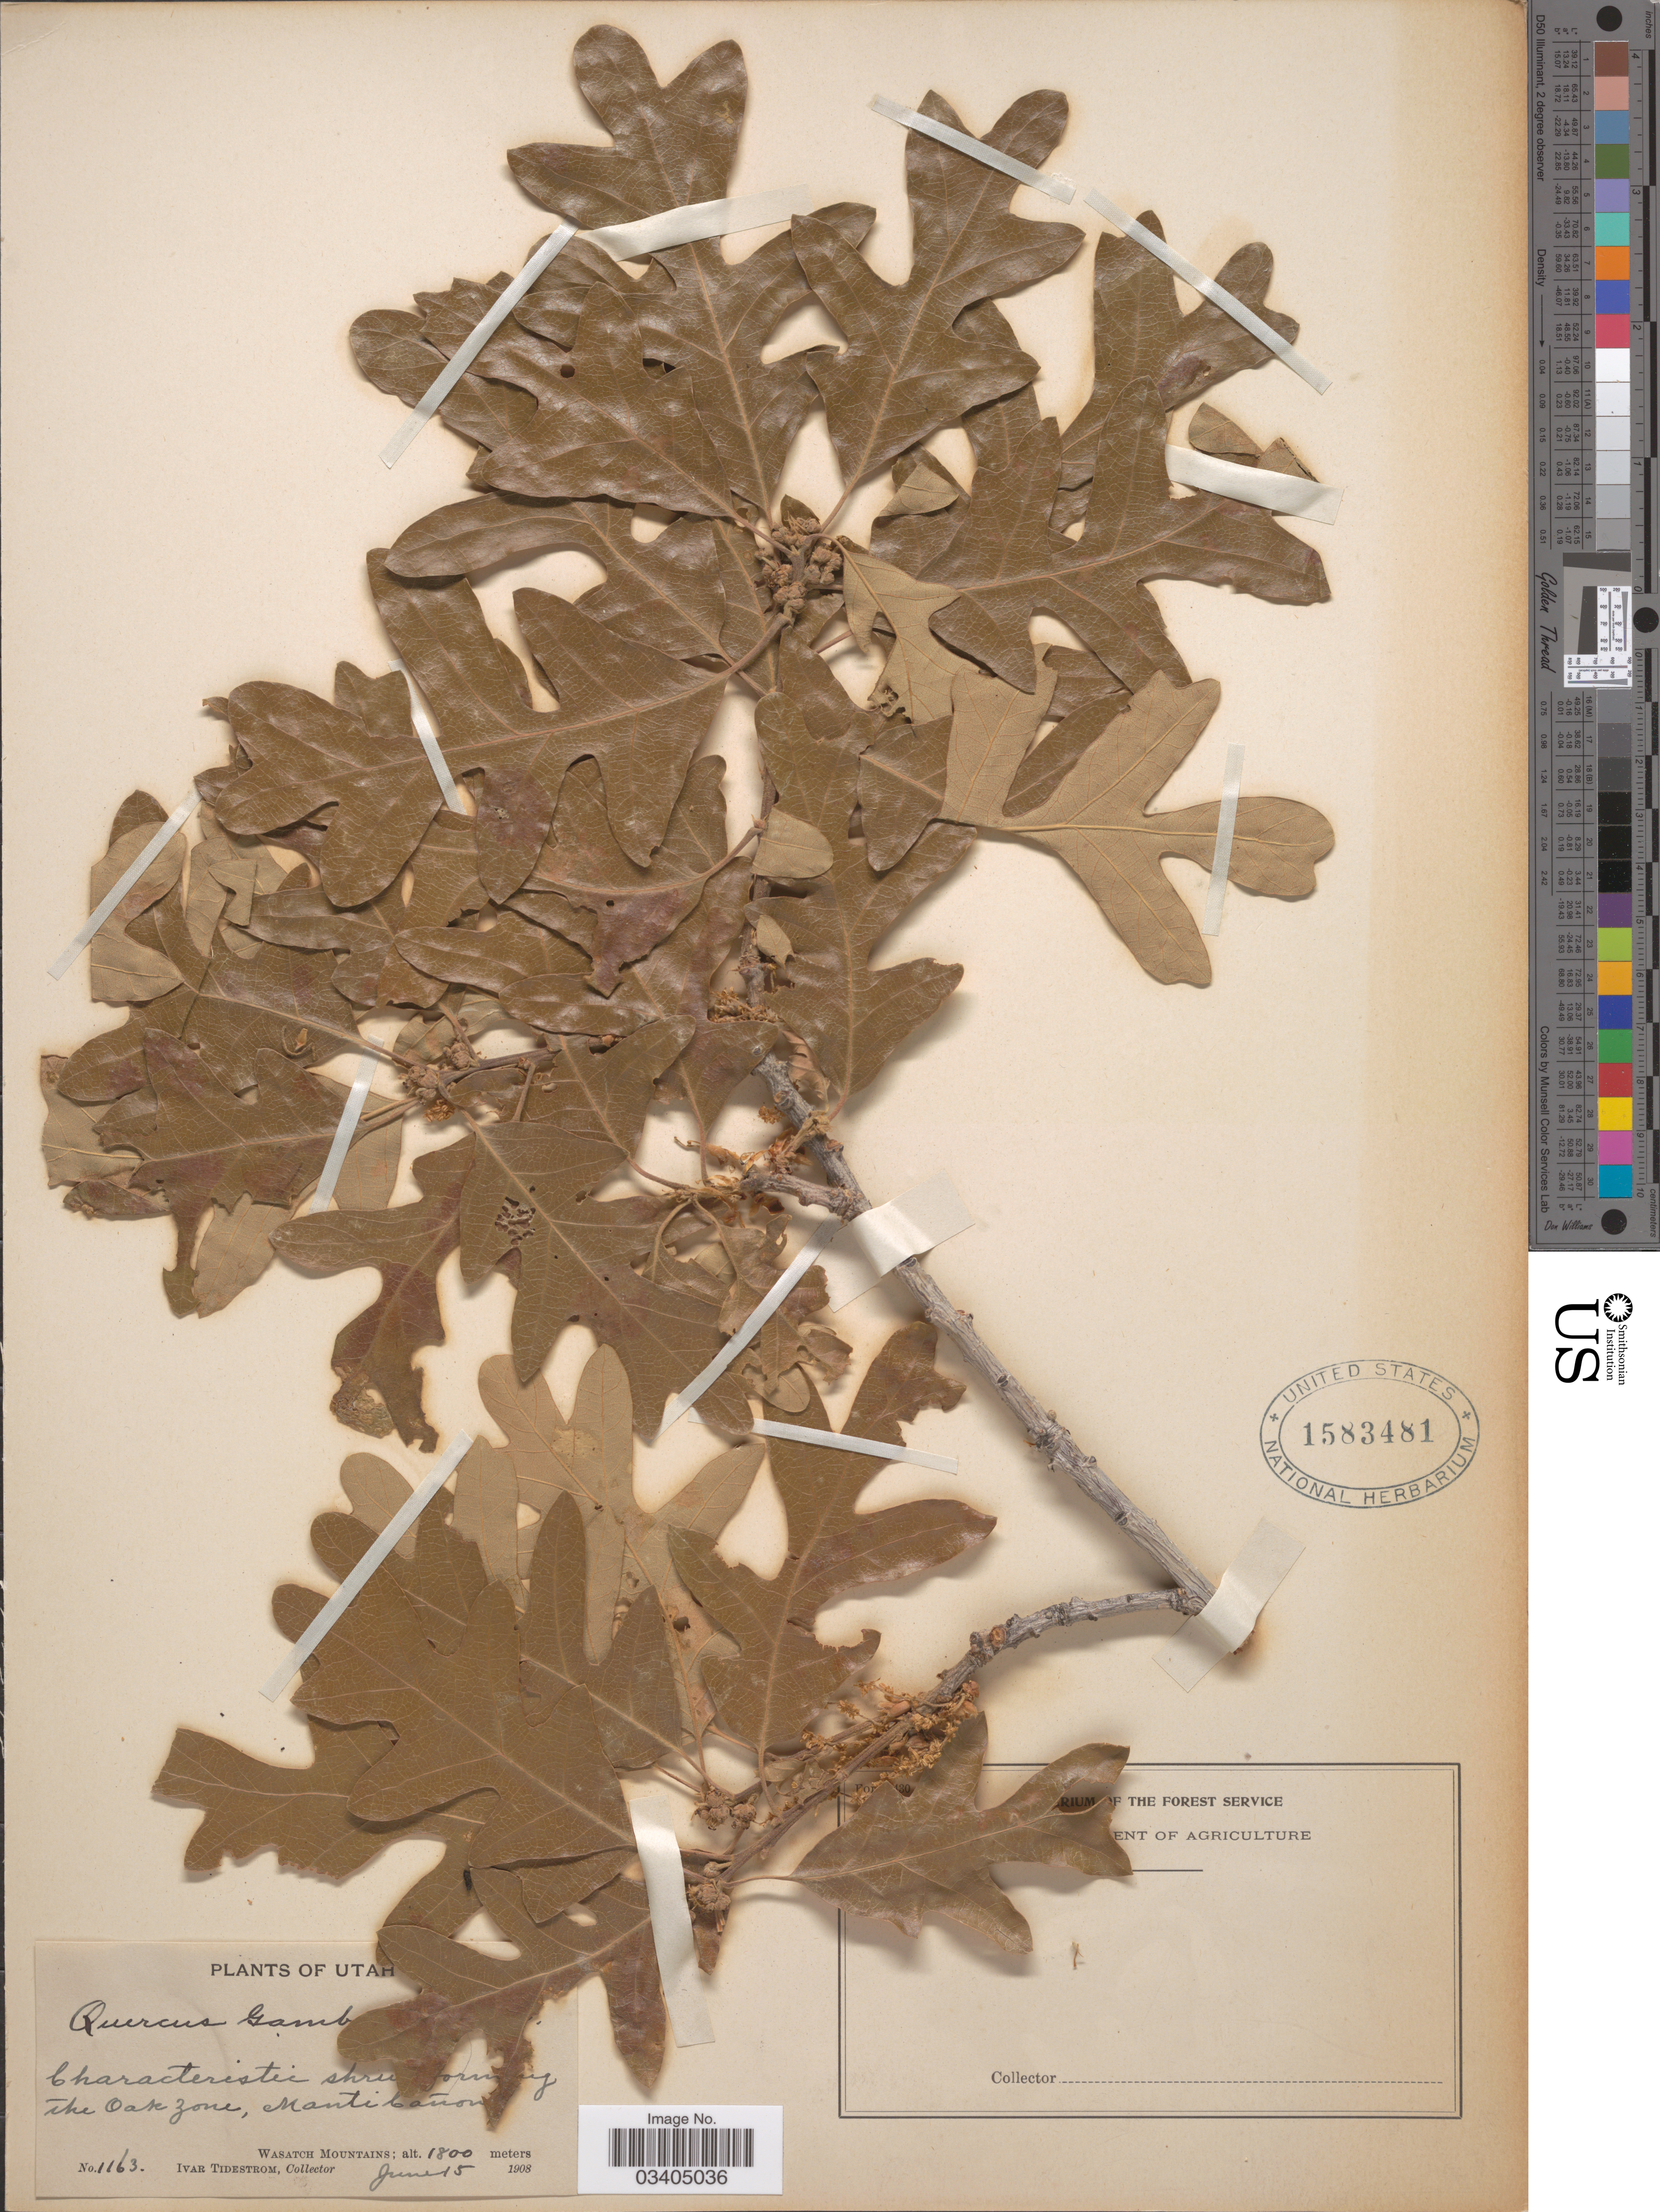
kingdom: Plantae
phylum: Tracheophyta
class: Magnoliopsida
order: Fagales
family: Fagaceae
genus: Quercus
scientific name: Quercus gambelii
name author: Nutt.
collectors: I. F. Tidestrom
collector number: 1163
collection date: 1908-06-15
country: United States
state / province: Utah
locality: The Oak Zone, Manti Cañon. Wasatch Mountains.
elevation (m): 1800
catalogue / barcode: US 1583481